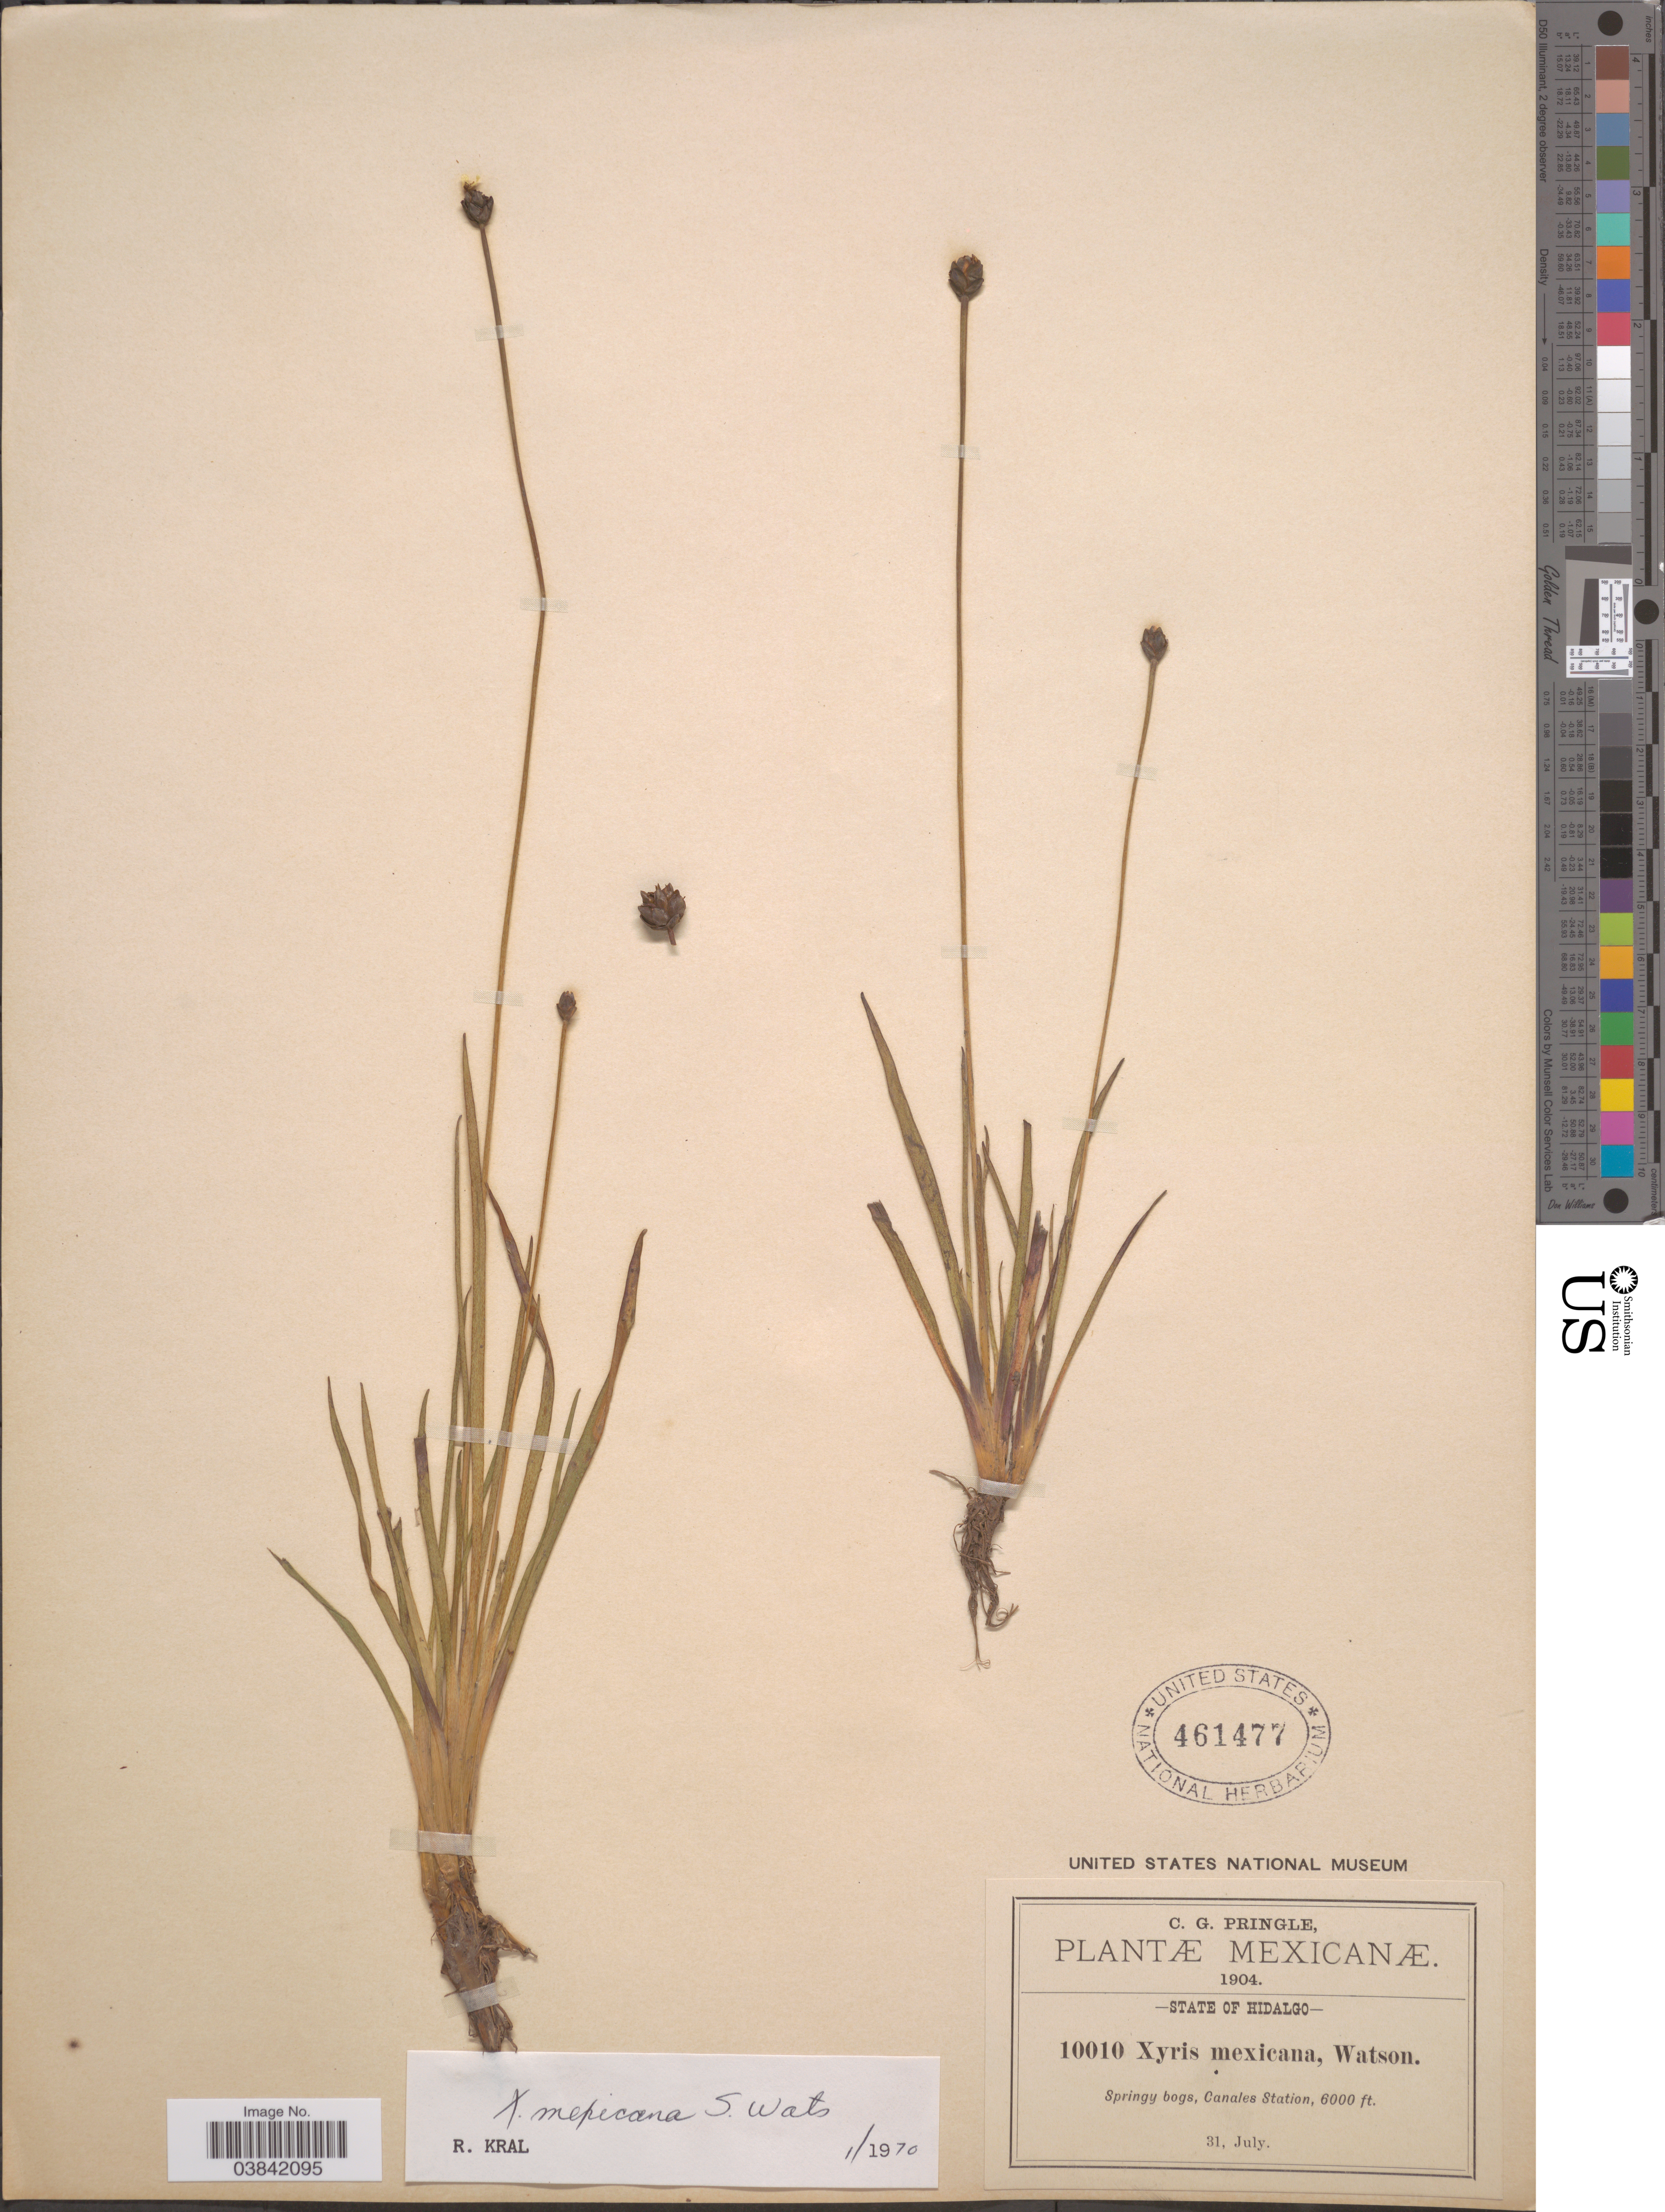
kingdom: Plantae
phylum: Tracheophyta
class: Liliopsida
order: Poales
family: Xyridaceae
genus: Xyris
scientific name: Xyris mexicana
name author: S. Watson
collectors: C. G. Pringle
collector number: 10010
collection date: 1904-07-31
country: Mexico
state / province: Hidalgo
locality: Springy bogs, Canales Station.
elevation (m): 1829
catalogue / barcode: US 461477